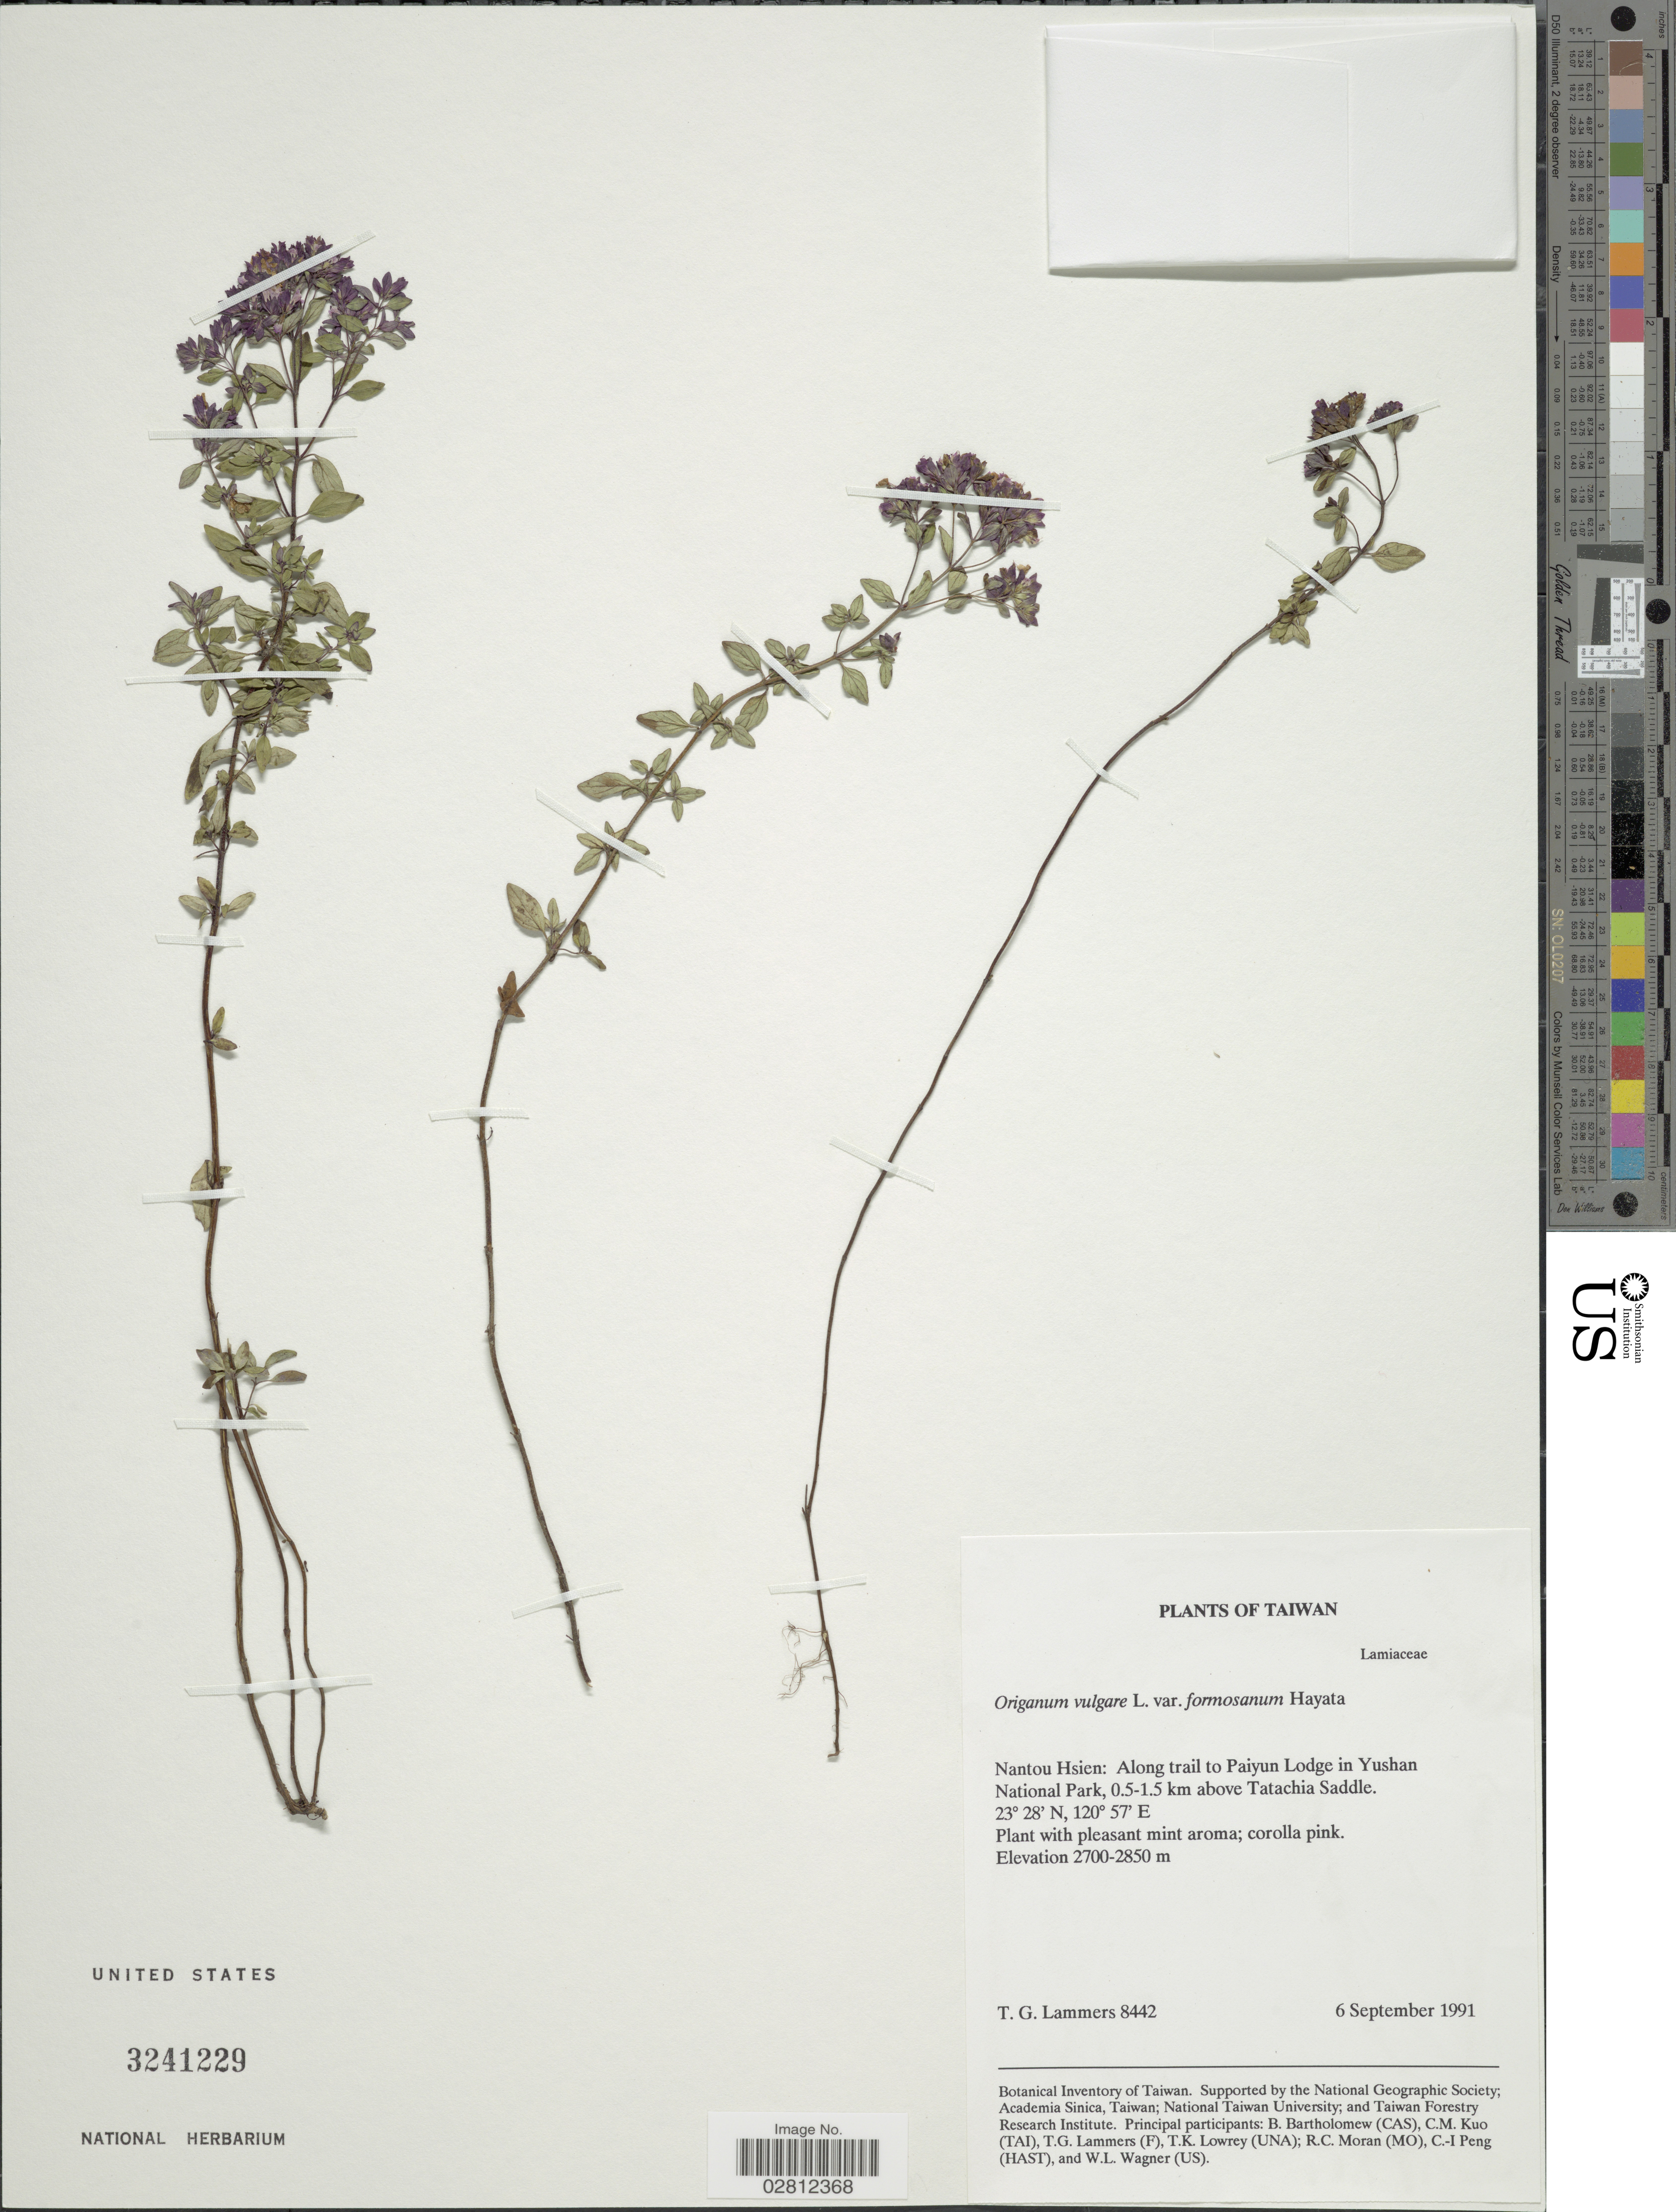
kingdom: Plantae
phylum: Tracheophyta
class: Magnoliopsida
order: Lamiales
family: Lamiaceae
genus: Origanum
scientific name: Origanum vulgare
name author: L.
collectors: T. Lammers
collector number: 8442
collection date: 1991-09-06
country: Taiwan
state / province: Nantou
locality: Nantou Hsien, along trail to Paiyun Lodge in Yushan National Park, 0.5-1.5 km above Tatachia Saddle.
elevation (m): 2700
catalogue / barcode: US 3241229